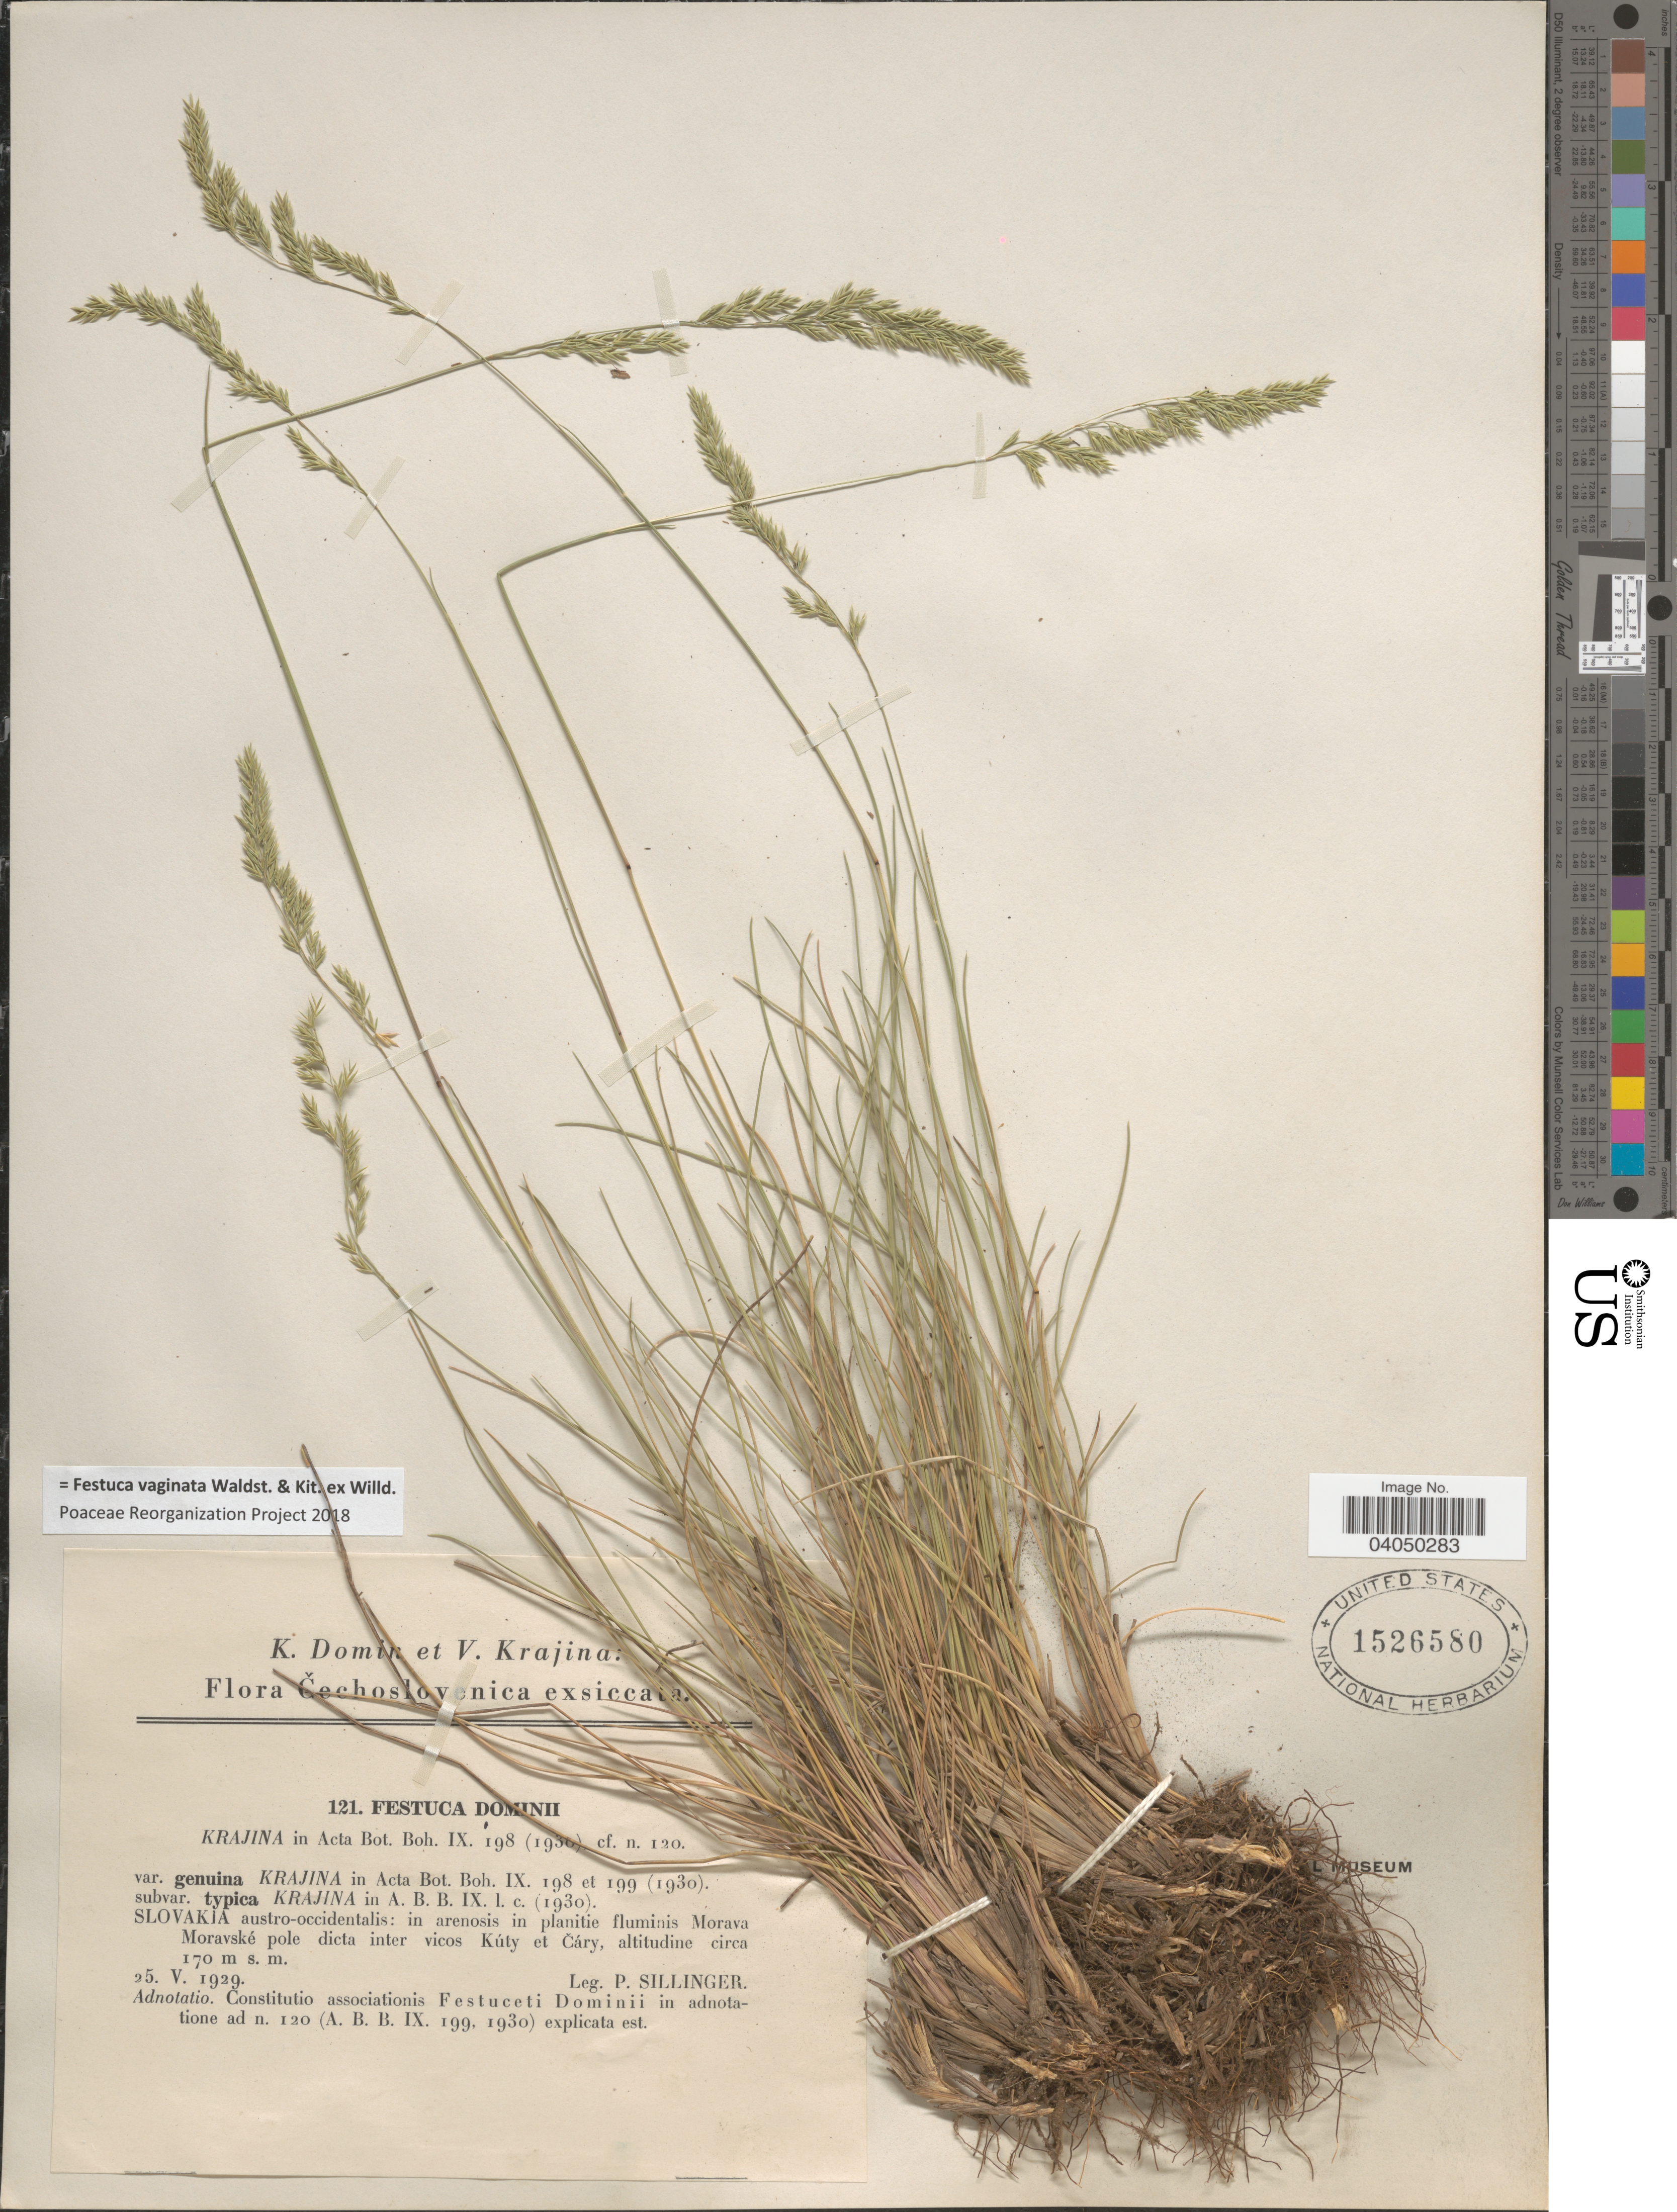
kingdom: Plantae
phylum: Tracheophyta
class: Liliopsida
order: Poales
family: Poaceae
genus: Festuca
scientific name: Festuca vaginata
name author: Waldst. & Kit. ex Willd.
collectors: P. Sillinger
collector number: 121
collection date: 1929-05-25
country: Slovakia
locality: Slovakia austro-occidentalis: in arenosis in planitie fluminis Morava Moravské pole dicta inter vicos Kúty et Čáry.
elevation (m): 170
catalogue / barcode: US 1526580